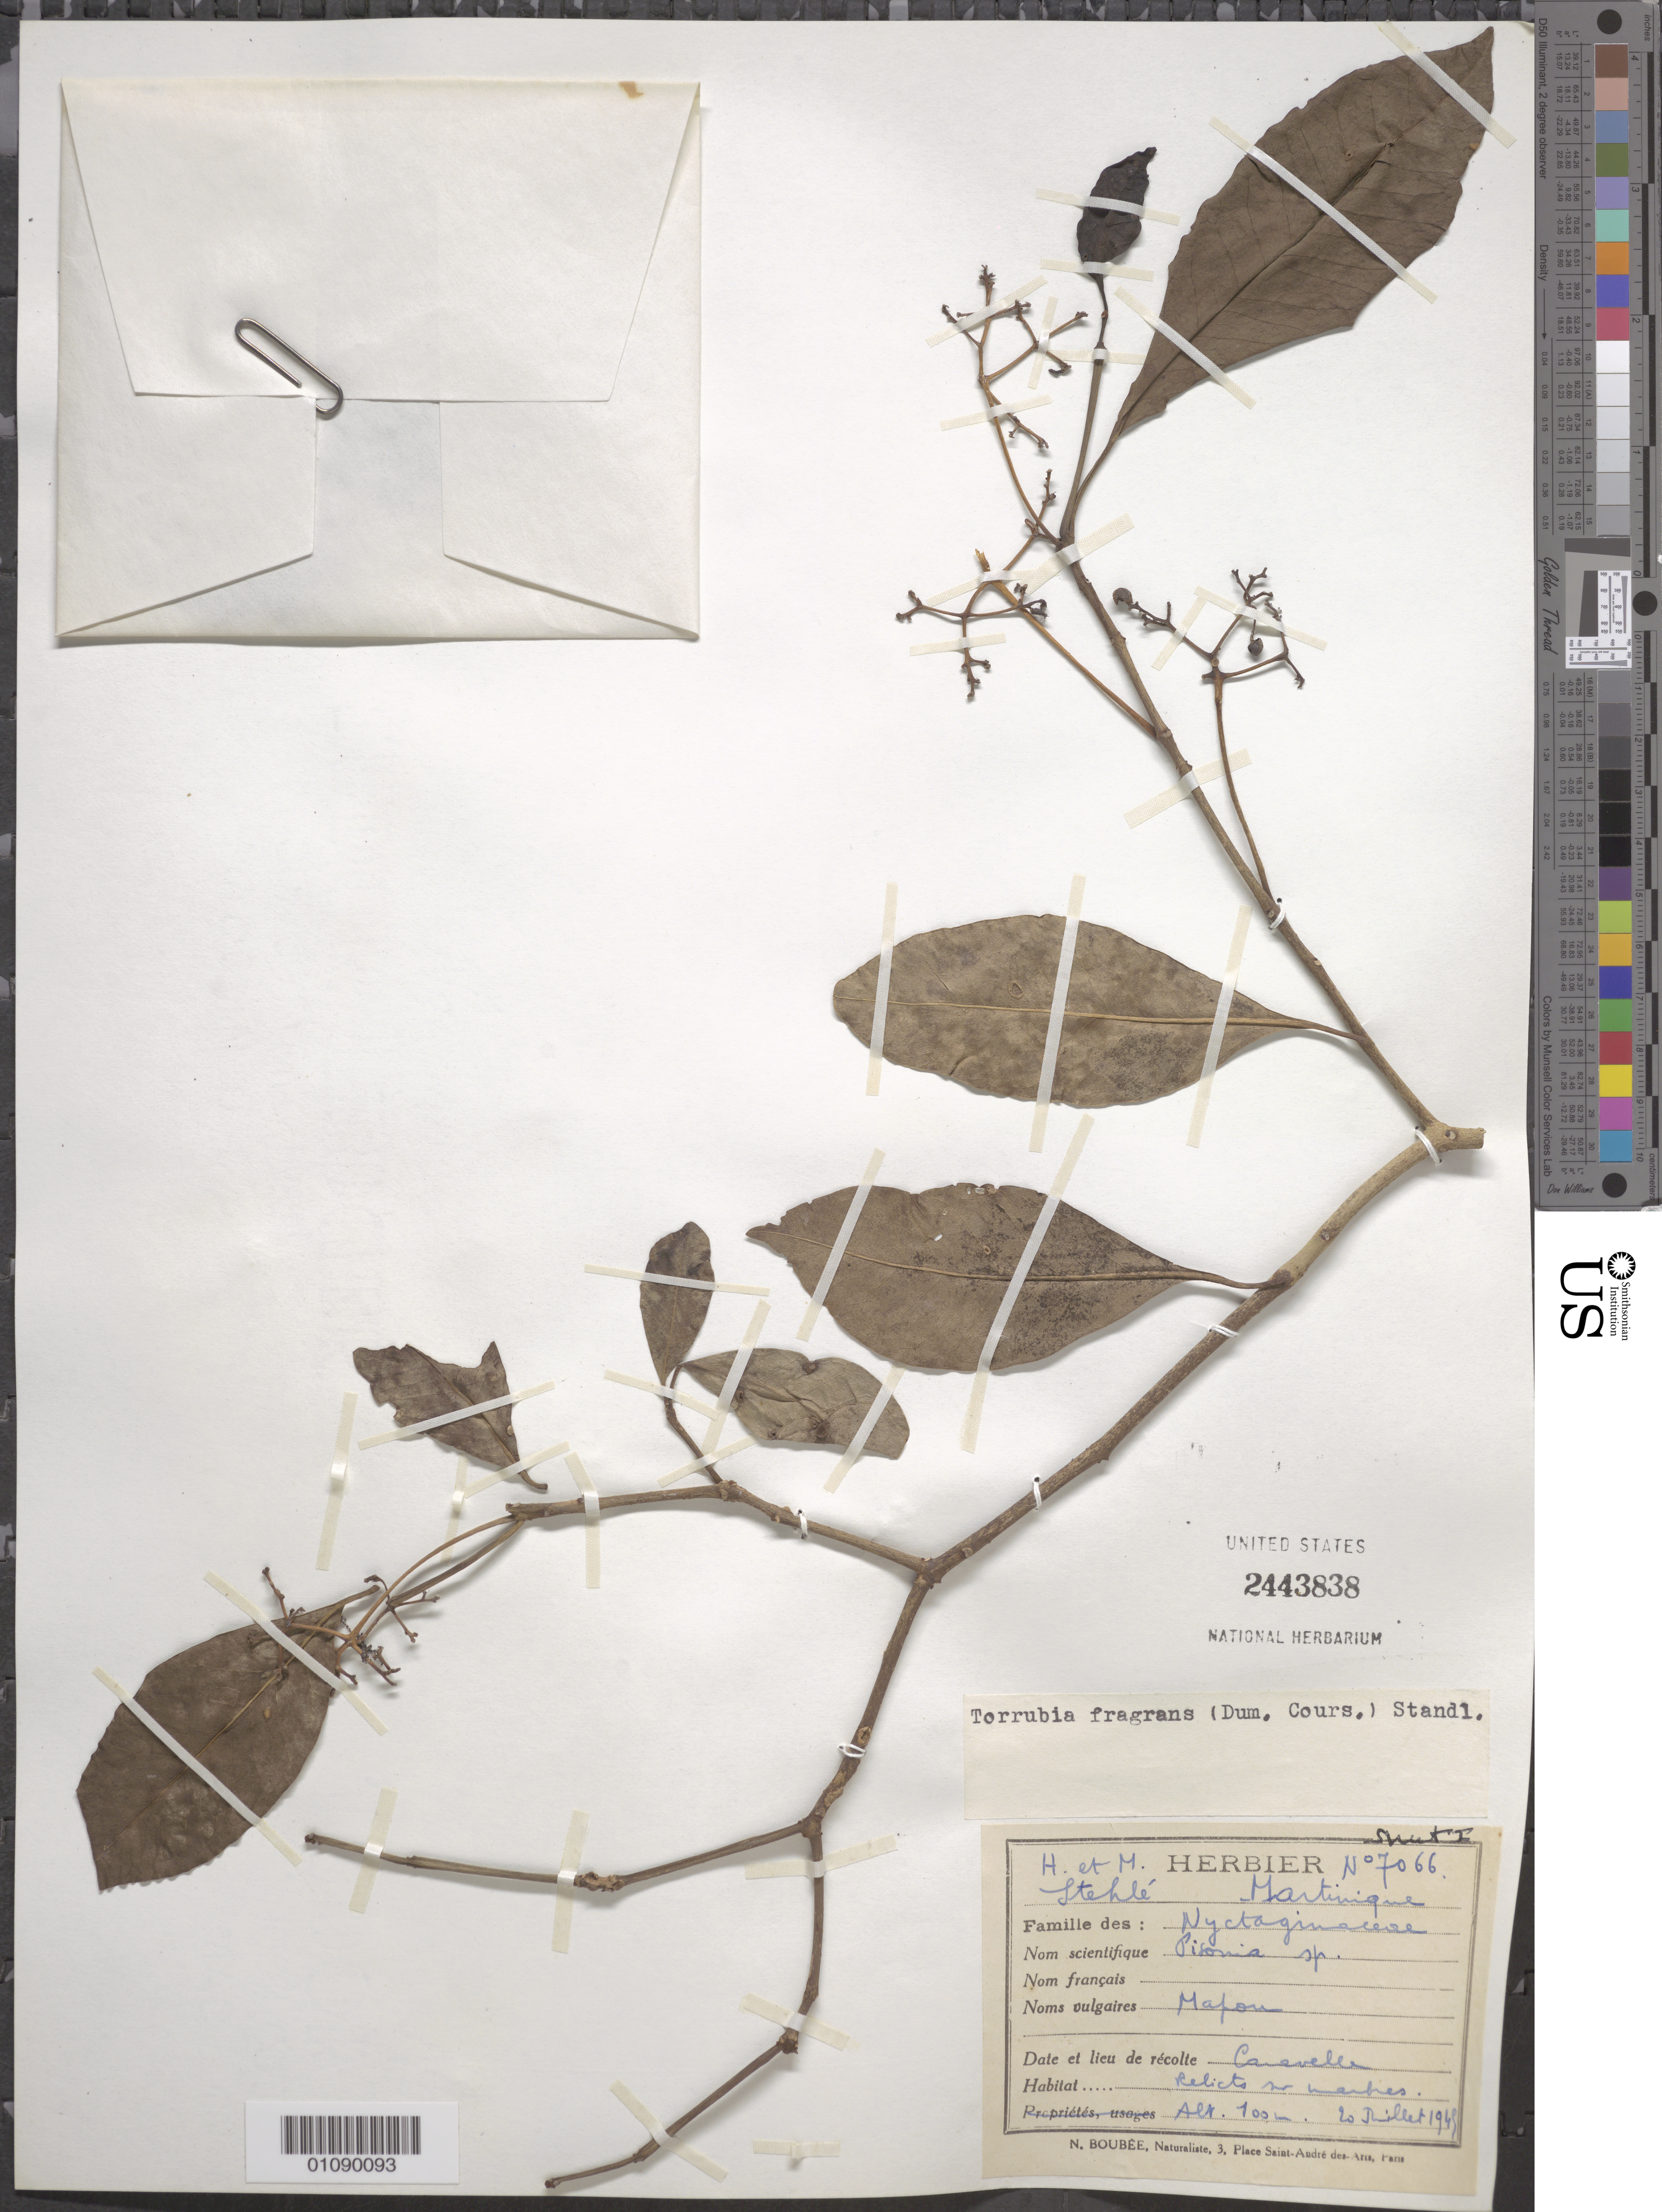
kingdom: Plantae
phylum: Tracheophyta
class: Magnoliopsida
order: Caryophyllales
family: Nyctaginaceae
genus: Guapira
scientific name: Guapira fragrans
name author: (Dum. Cours.) Little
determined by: Strong, Mark T., (BOT), Smithsonian Institution - National Museum of Natural History (UNITED STATES)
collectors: H. Stehlé & M. Stehlé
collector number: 7066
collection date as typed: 20 Jul 1945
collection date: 1945-07-20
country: Martinique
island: Martinique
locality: Canavelle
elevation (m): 100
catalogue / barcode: US 2443838